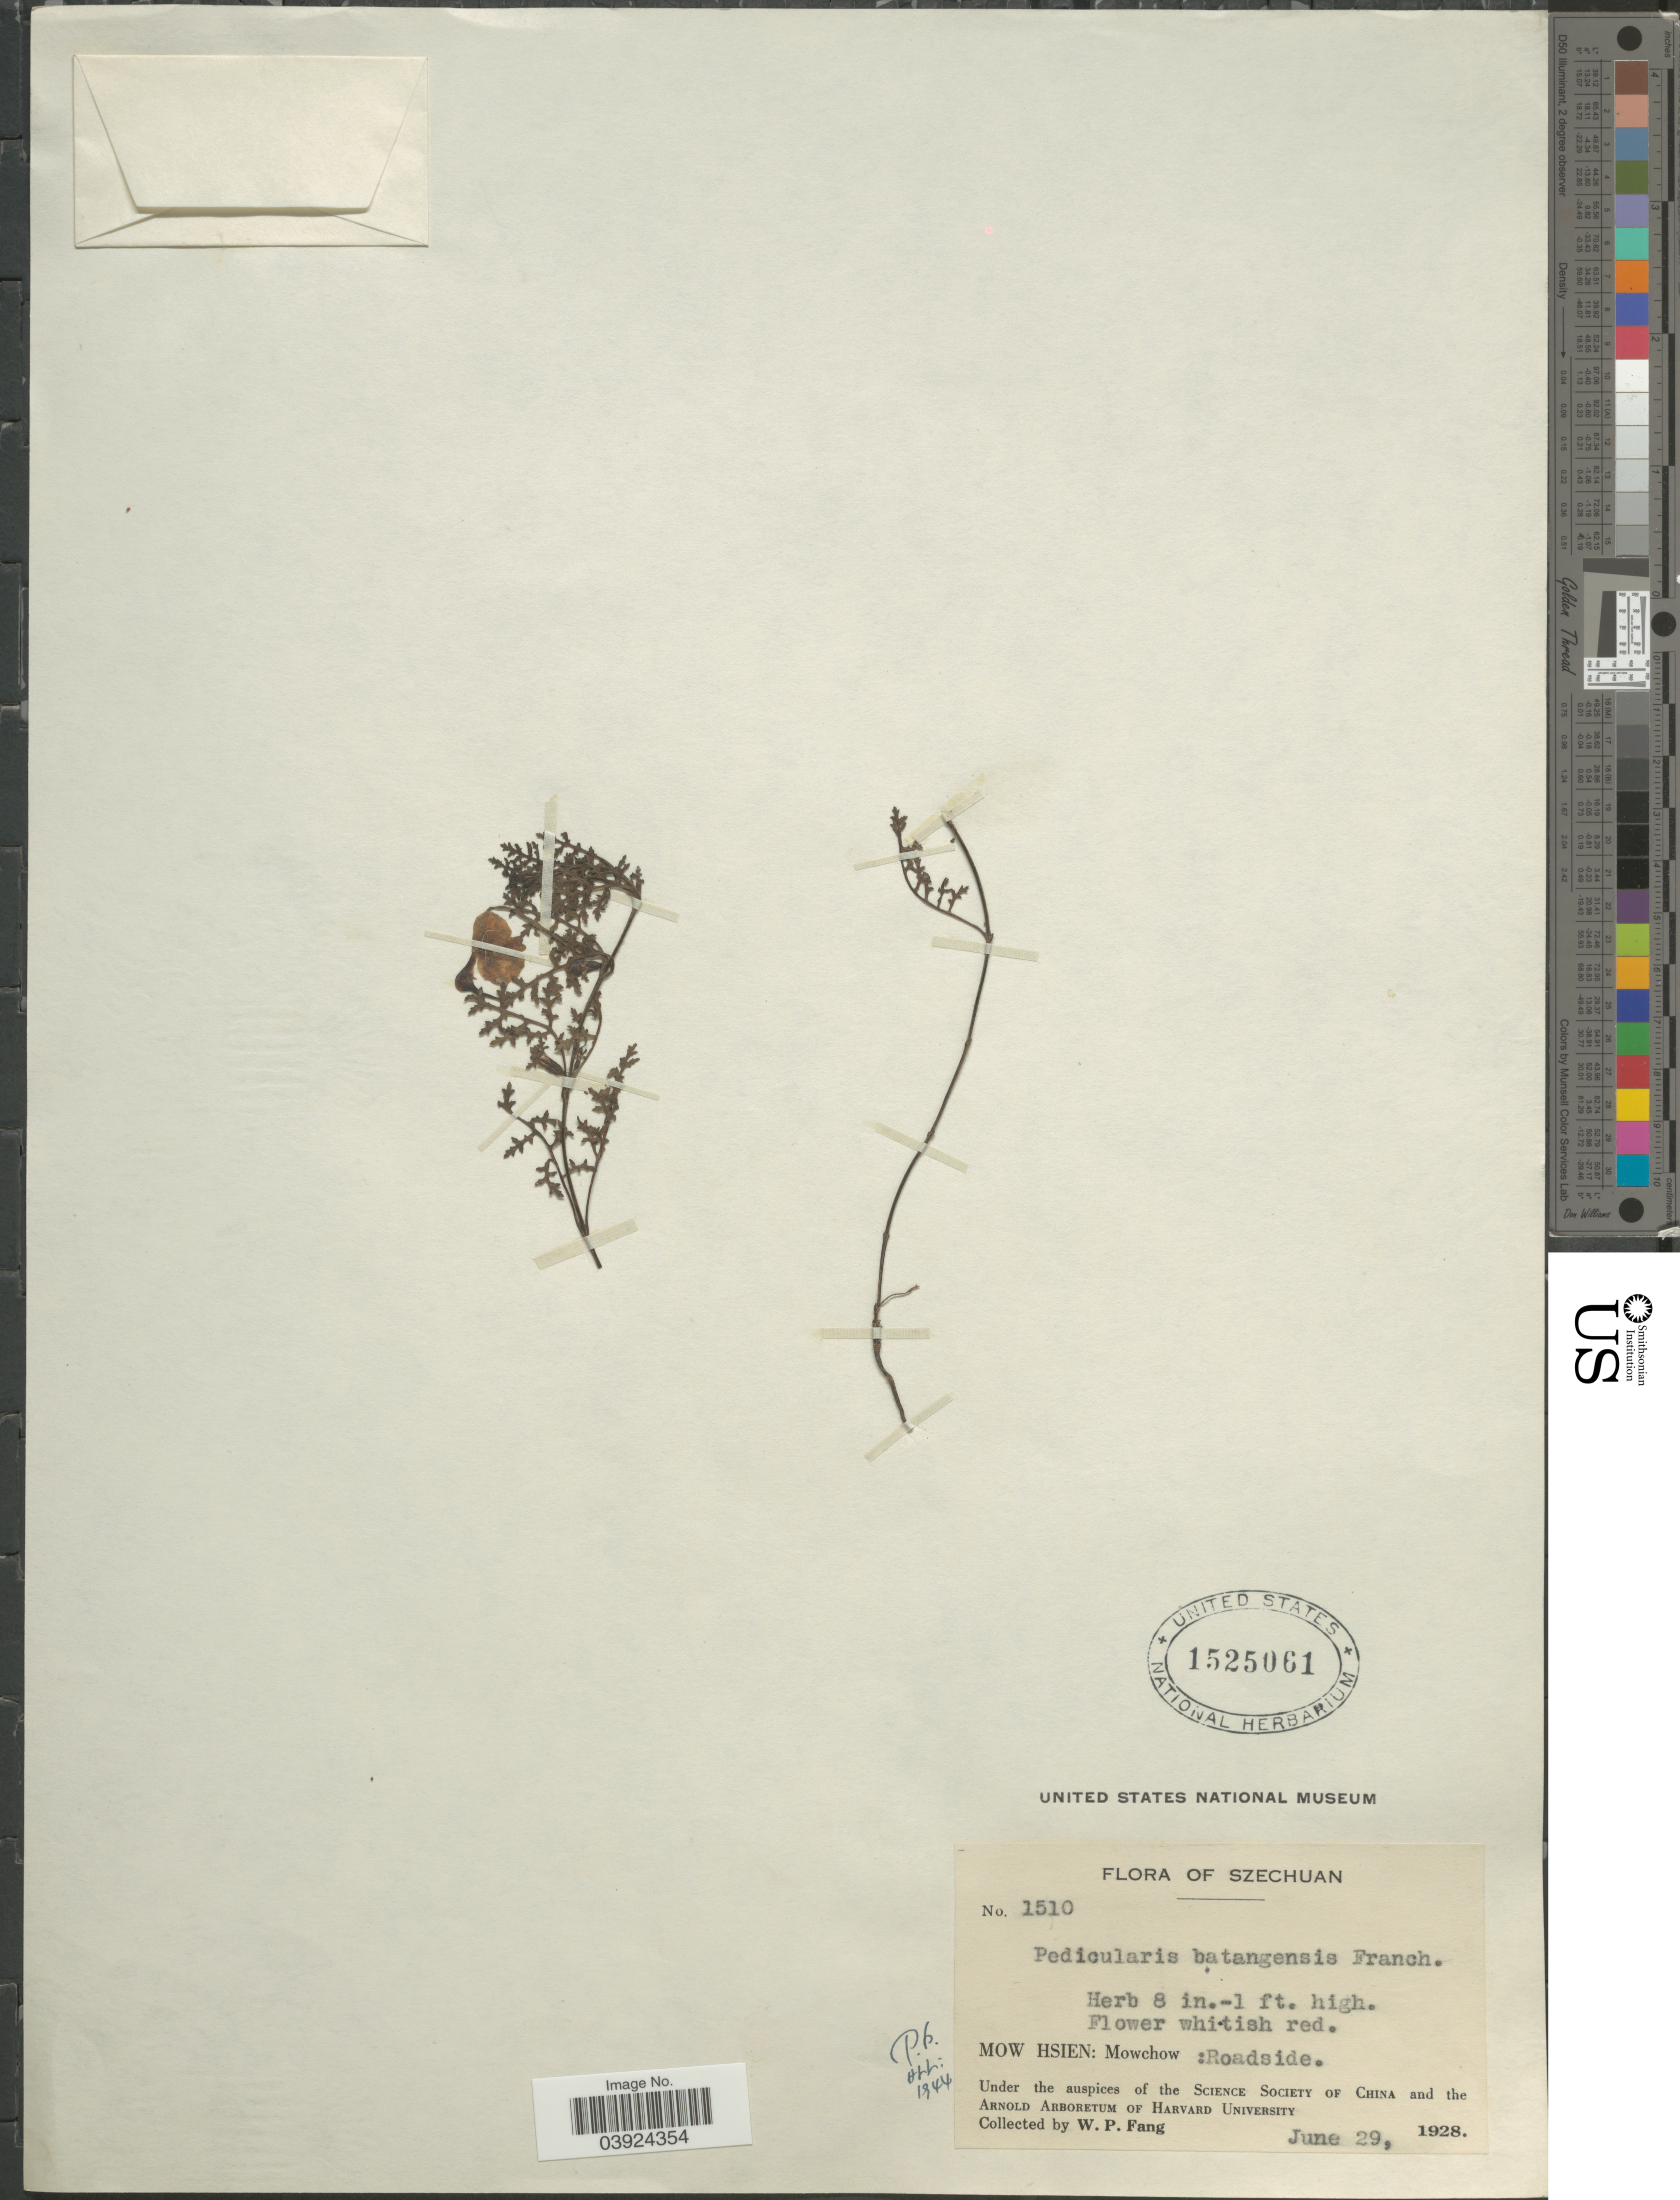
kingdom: Plantae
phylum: Tracheophyta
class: Magnoliopsida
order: Lamiales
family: Orobanchaceae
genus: Pedicularis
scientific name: Pedicularis batangensis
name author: Bureau & Franch.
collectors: W. P. Fang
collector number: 1510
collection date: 1928-06-29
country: China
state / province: Sichuan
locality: Szechuan. Mow Hsien: Mowchow: Roadside.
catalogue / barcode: US 1525061